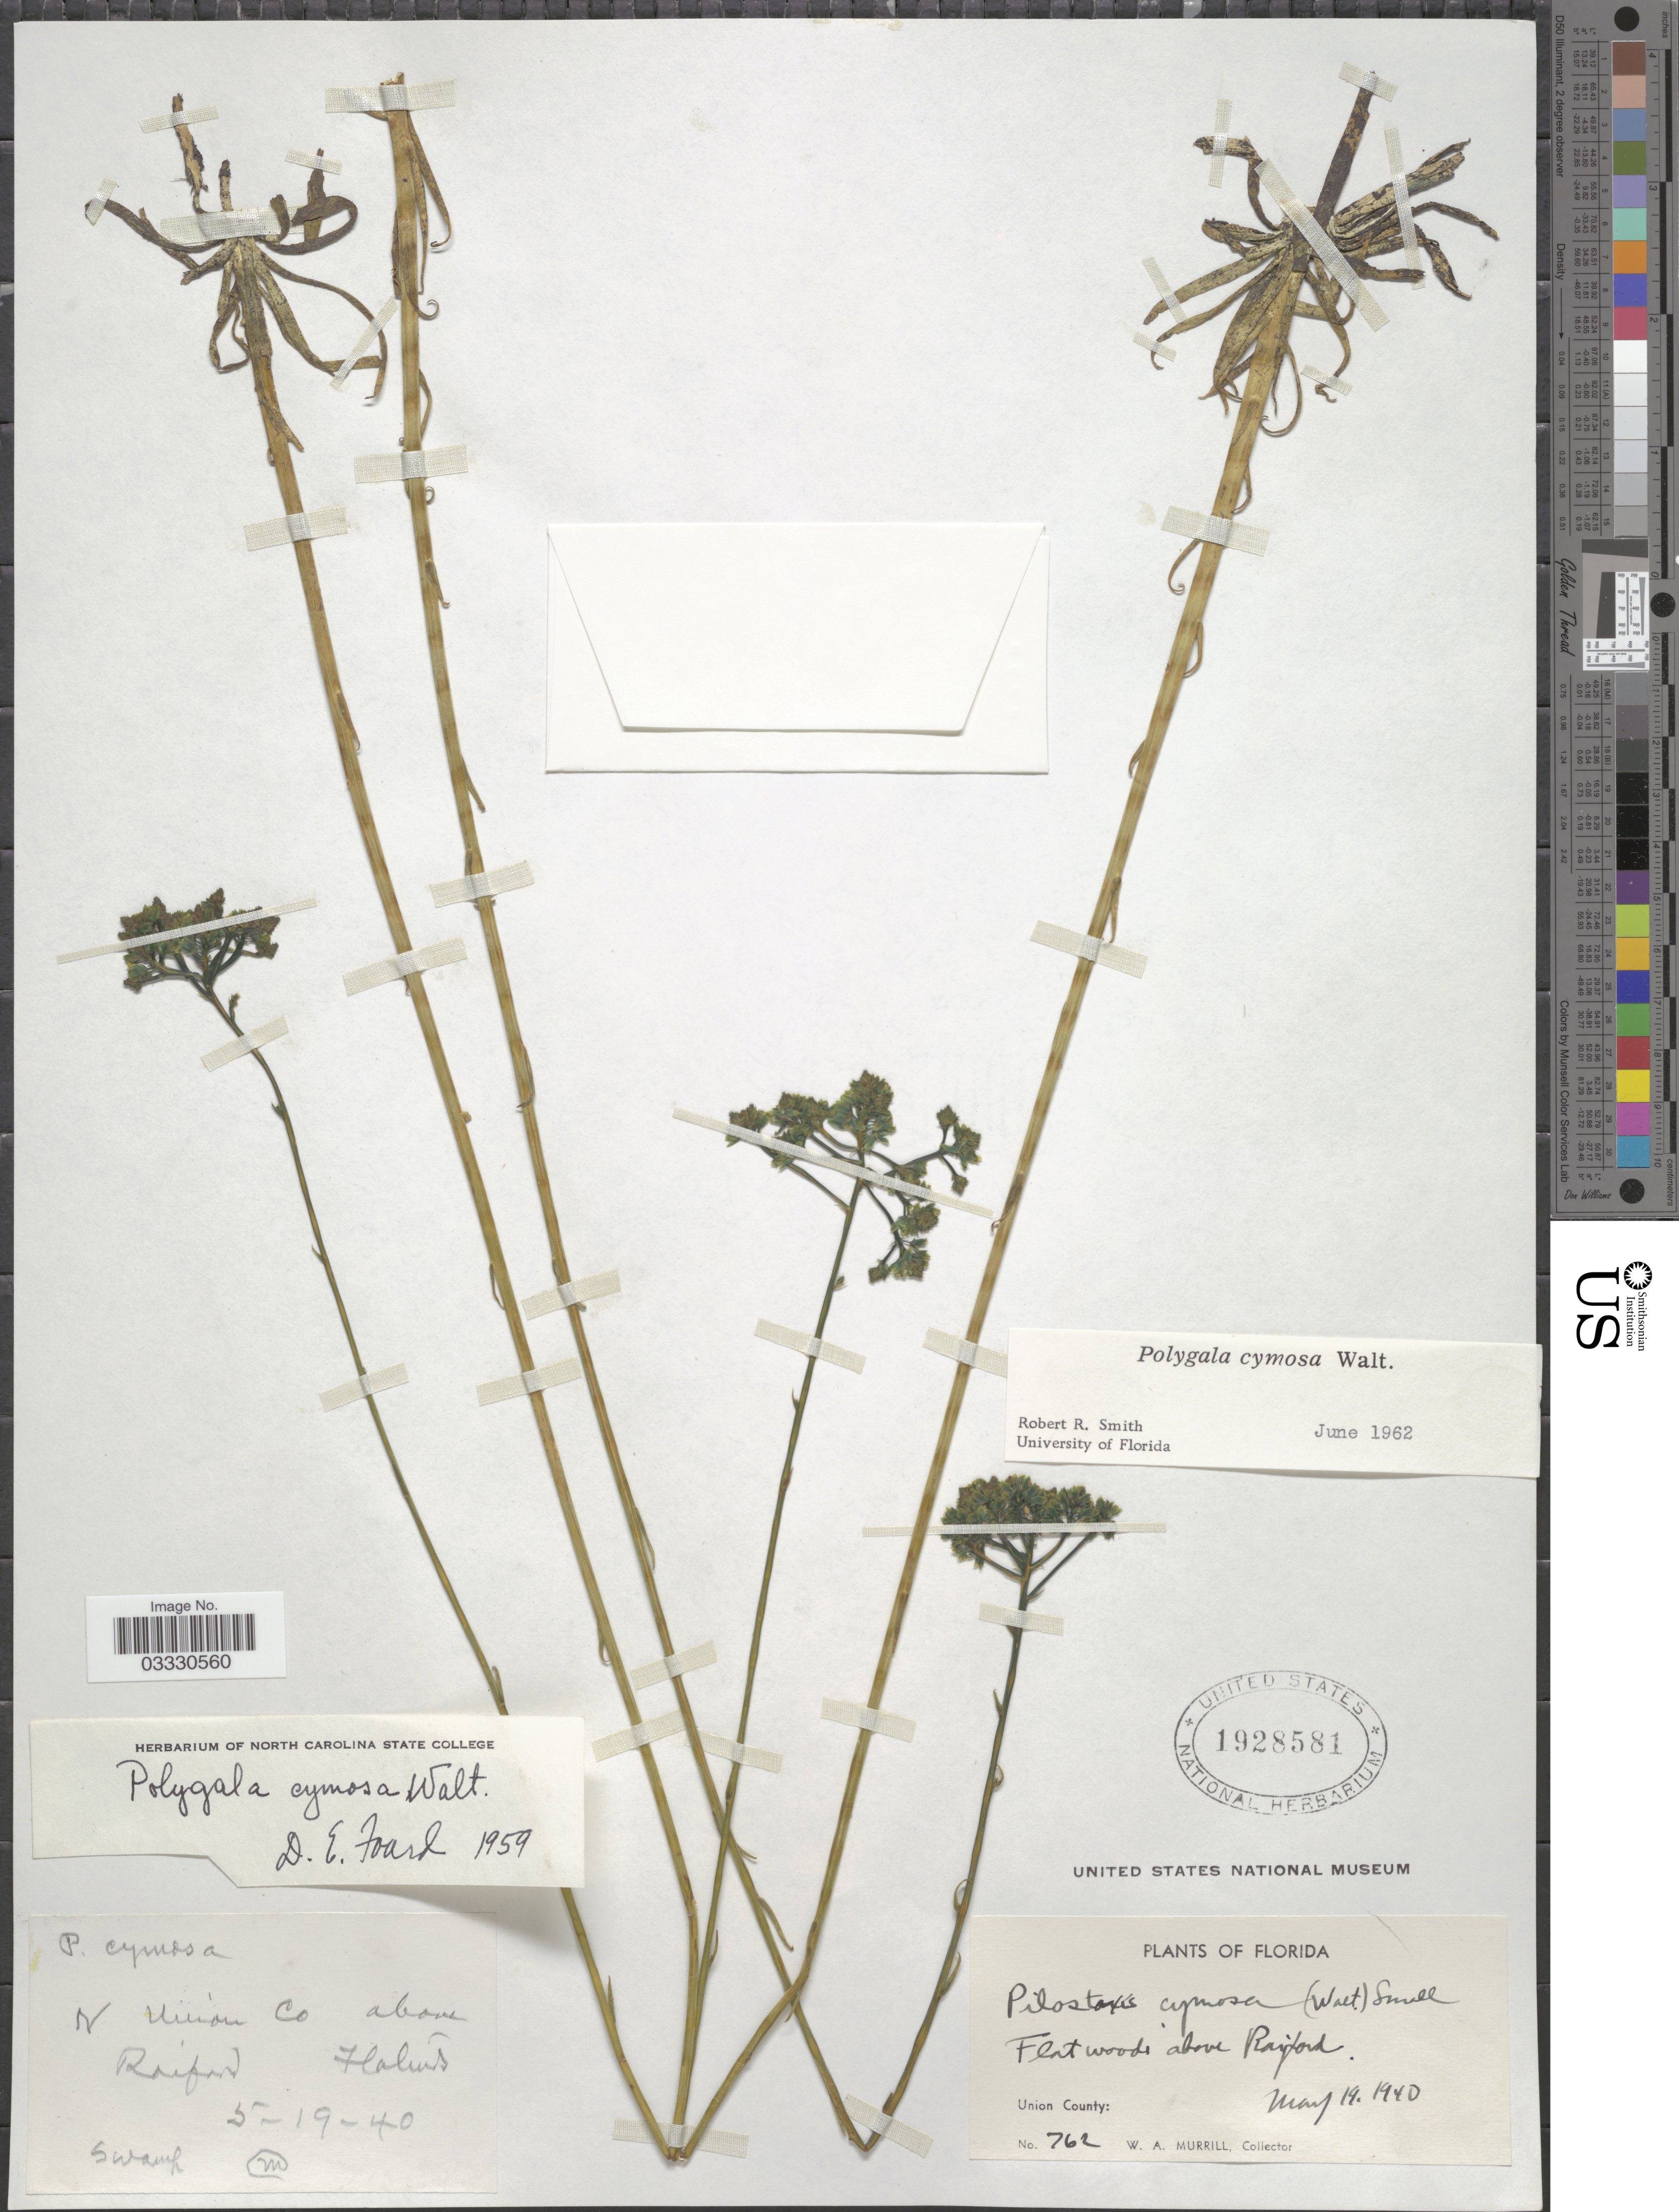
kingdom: Plantae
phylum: Tracheophyta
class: Magnoliopsida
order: Fabales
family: Polygalaceae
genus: Polygala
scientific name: Polygala cymosa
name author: Walter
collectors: W. A. Murrill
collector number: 762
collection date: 1940-05-19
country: United States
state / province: Florida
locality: Flatwoods above Raiford. N. Union County.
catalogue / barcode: US 1928581